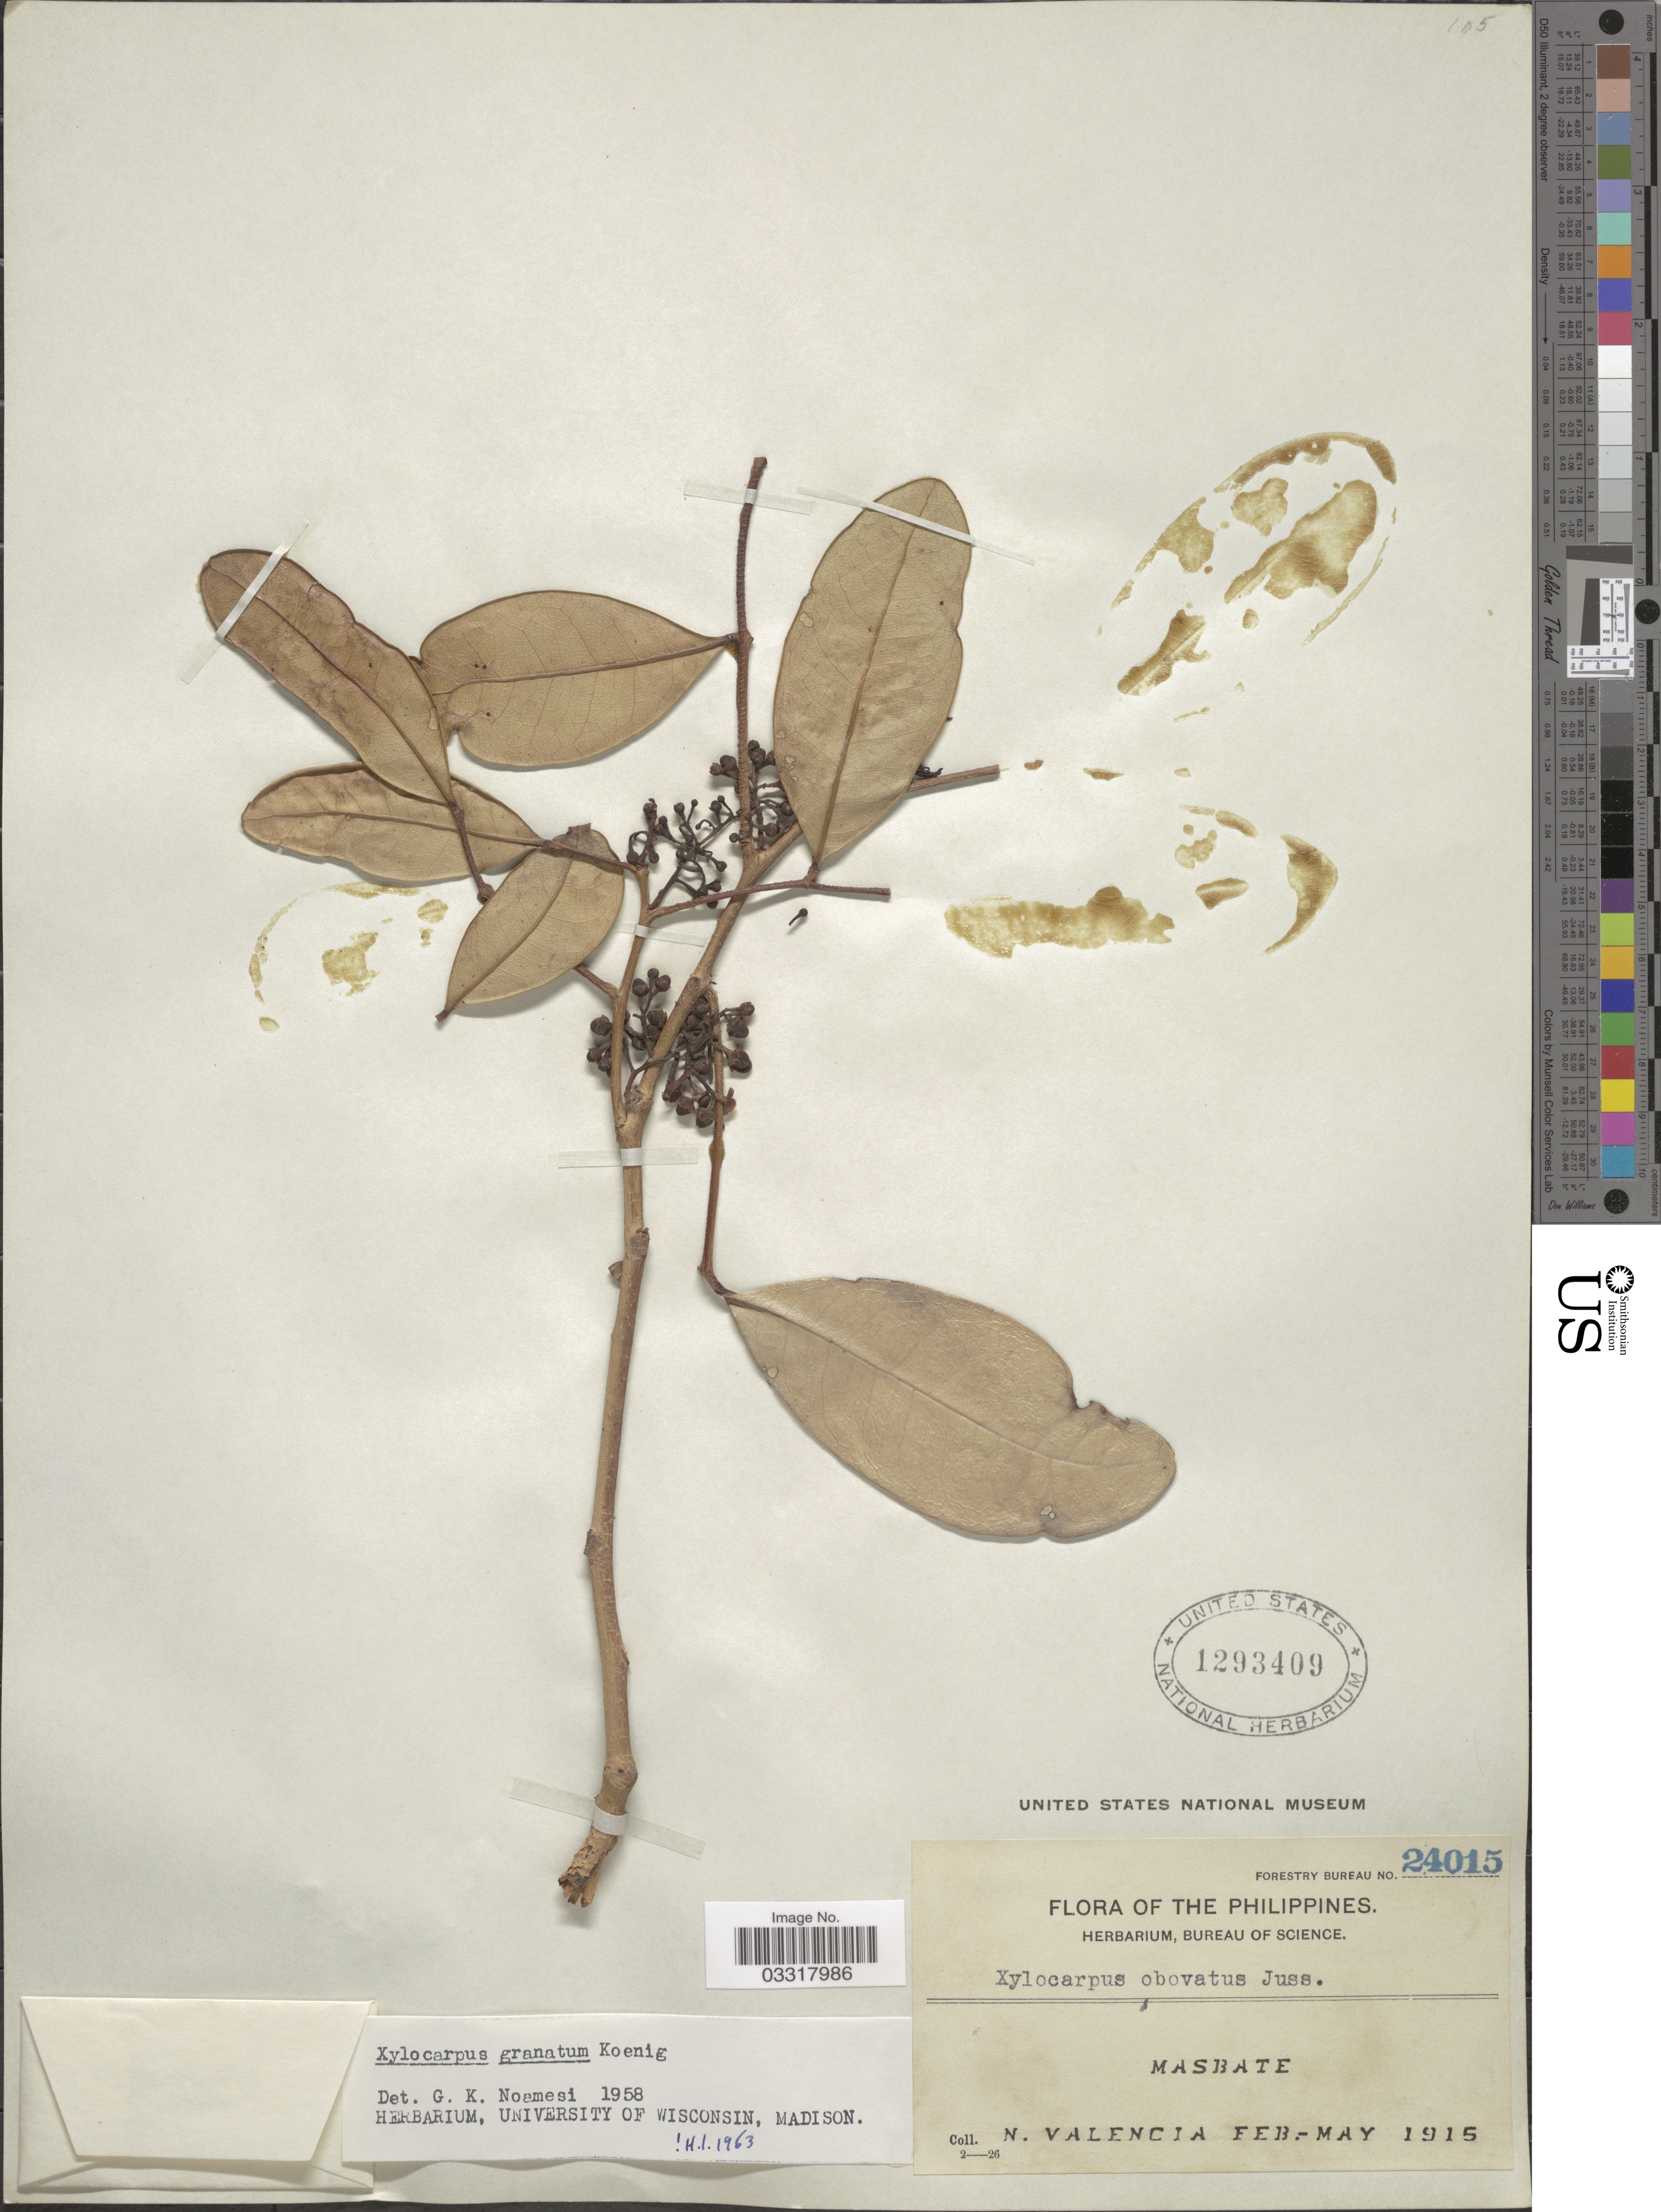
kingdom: Plantae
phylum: Tracheophyta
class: Magnoliopsida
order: Sapindales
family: Meliaceae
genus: Xylocarpus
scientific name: Xylocarpus granatum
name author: J. Koenig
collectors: N. Valencia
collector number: Forestry Bureau 24015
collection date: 1915-02/1915-05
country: Philippines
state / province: Bicol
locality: Masbate.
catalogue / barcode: US 1293409